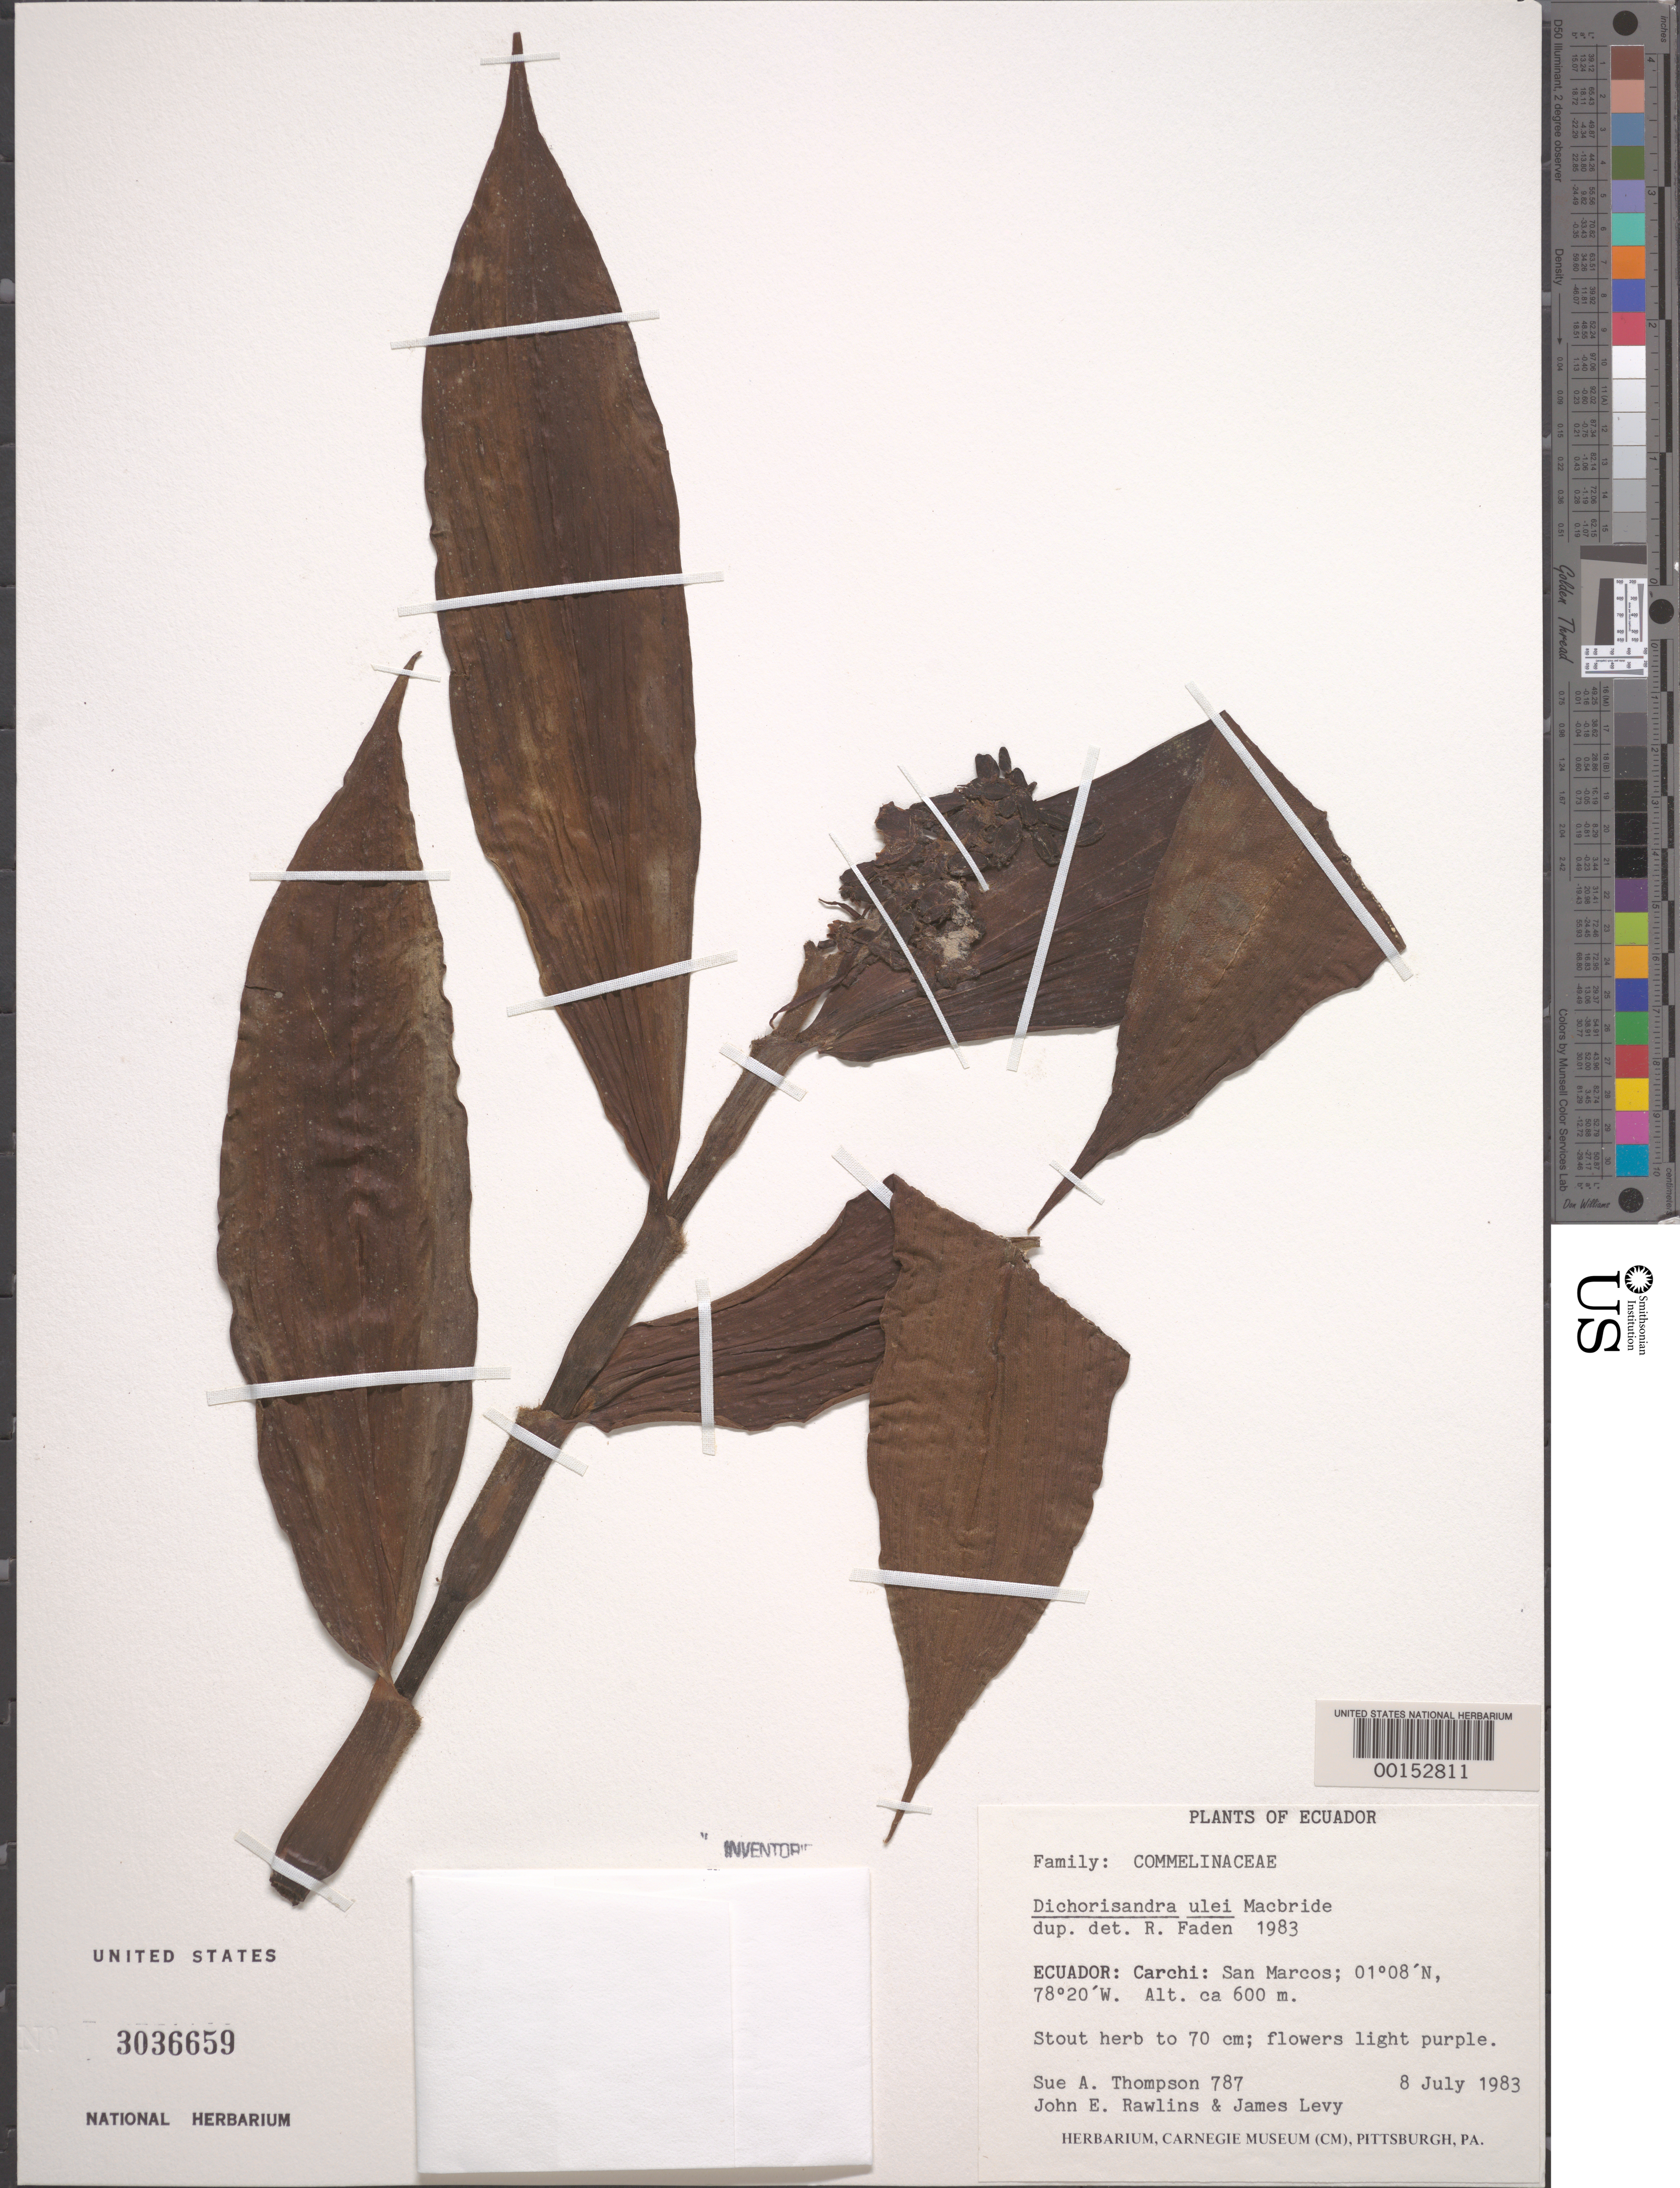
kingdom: Plantae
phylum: Tracheophyta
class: Liliopsida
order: Commelinales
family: Commelinaceae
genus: Dichorisandra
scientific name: Dichorisandra ulei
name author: J.F. Macbr.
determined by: Faden, Robert B., (US), Smithsonian Institution - National Museum of Natural History (UNITED STATES)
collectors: S. A. Thompson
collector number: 787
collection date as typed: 08 Jul 1983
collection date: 1983-07-08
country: Ecuador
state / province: Carchi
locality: San Marcos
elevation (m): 600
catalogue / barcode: US 3036659